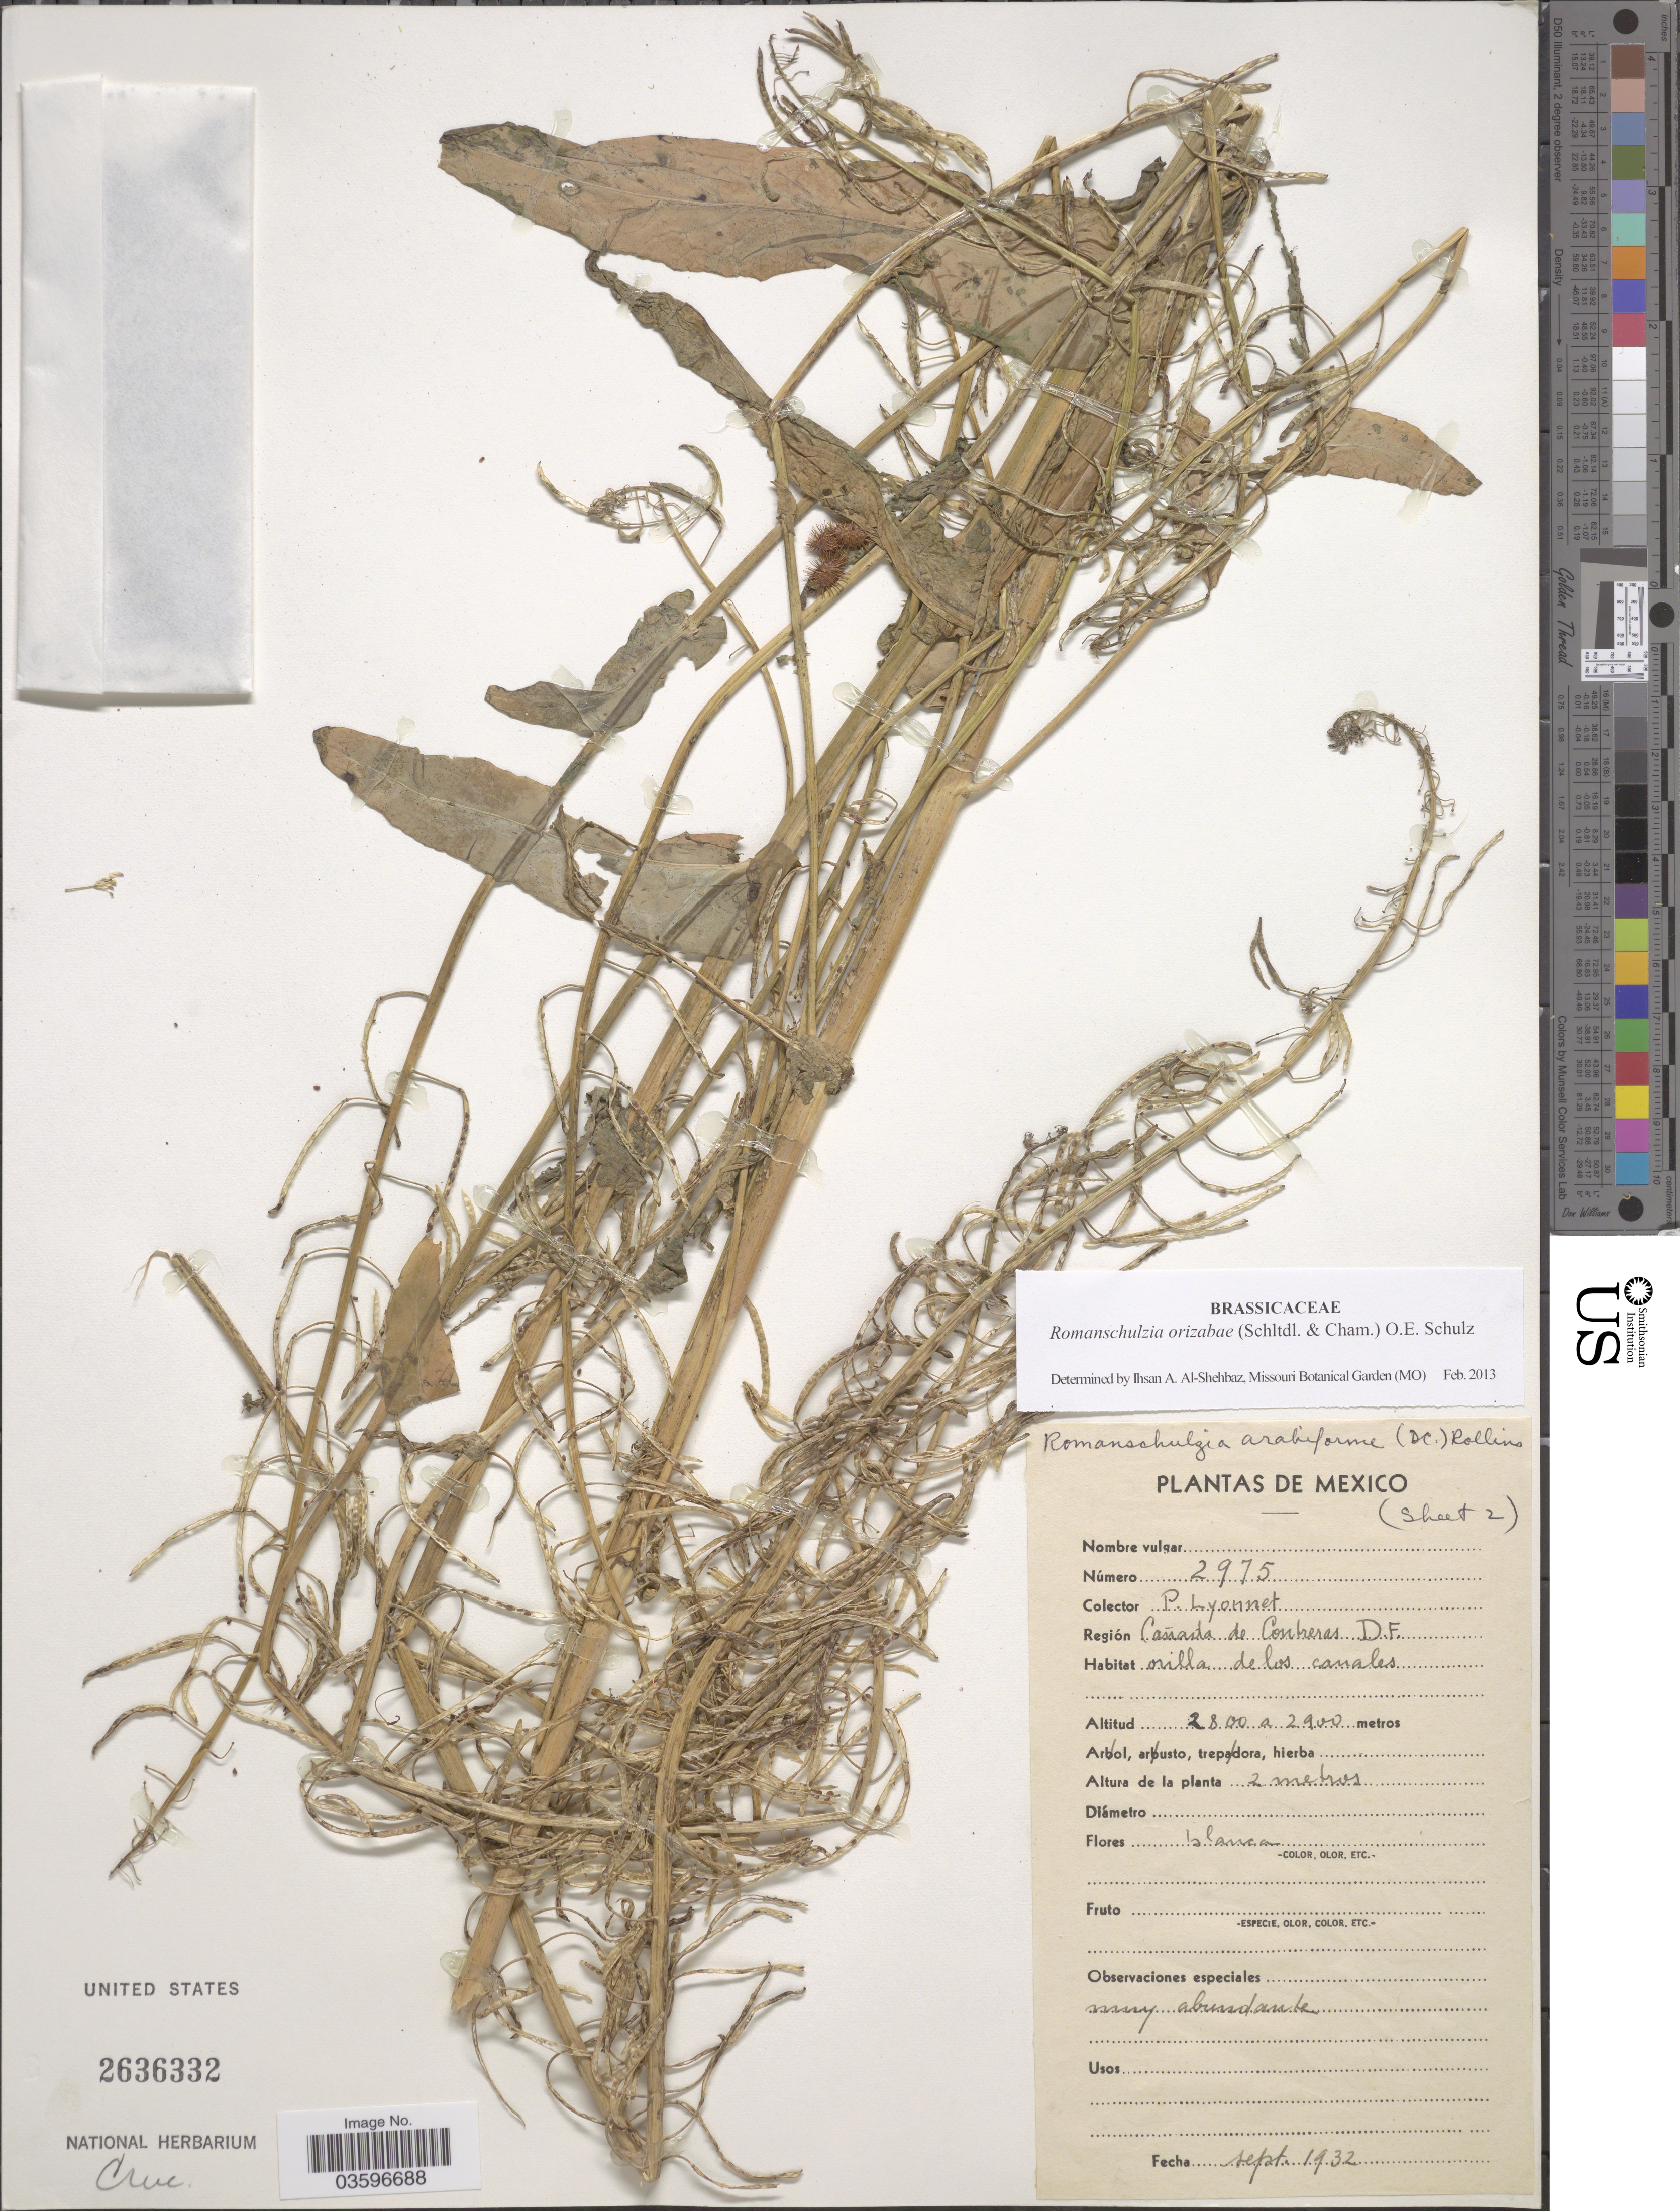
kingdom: Plantae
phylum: Tracheophyta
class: Magnoliopsida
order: Brassicales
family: Brassicaceae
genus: Romanschulzia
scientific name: Romanschulzia orizabae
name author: (Schltdl. & Cham.) O.E. Schulz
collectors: P. Lyonnet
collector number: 2975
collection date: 1932-09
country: Mexico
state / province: Distrito Federal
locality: Región Cañada de Contreras.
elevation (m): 2800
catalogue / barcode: US 2636332